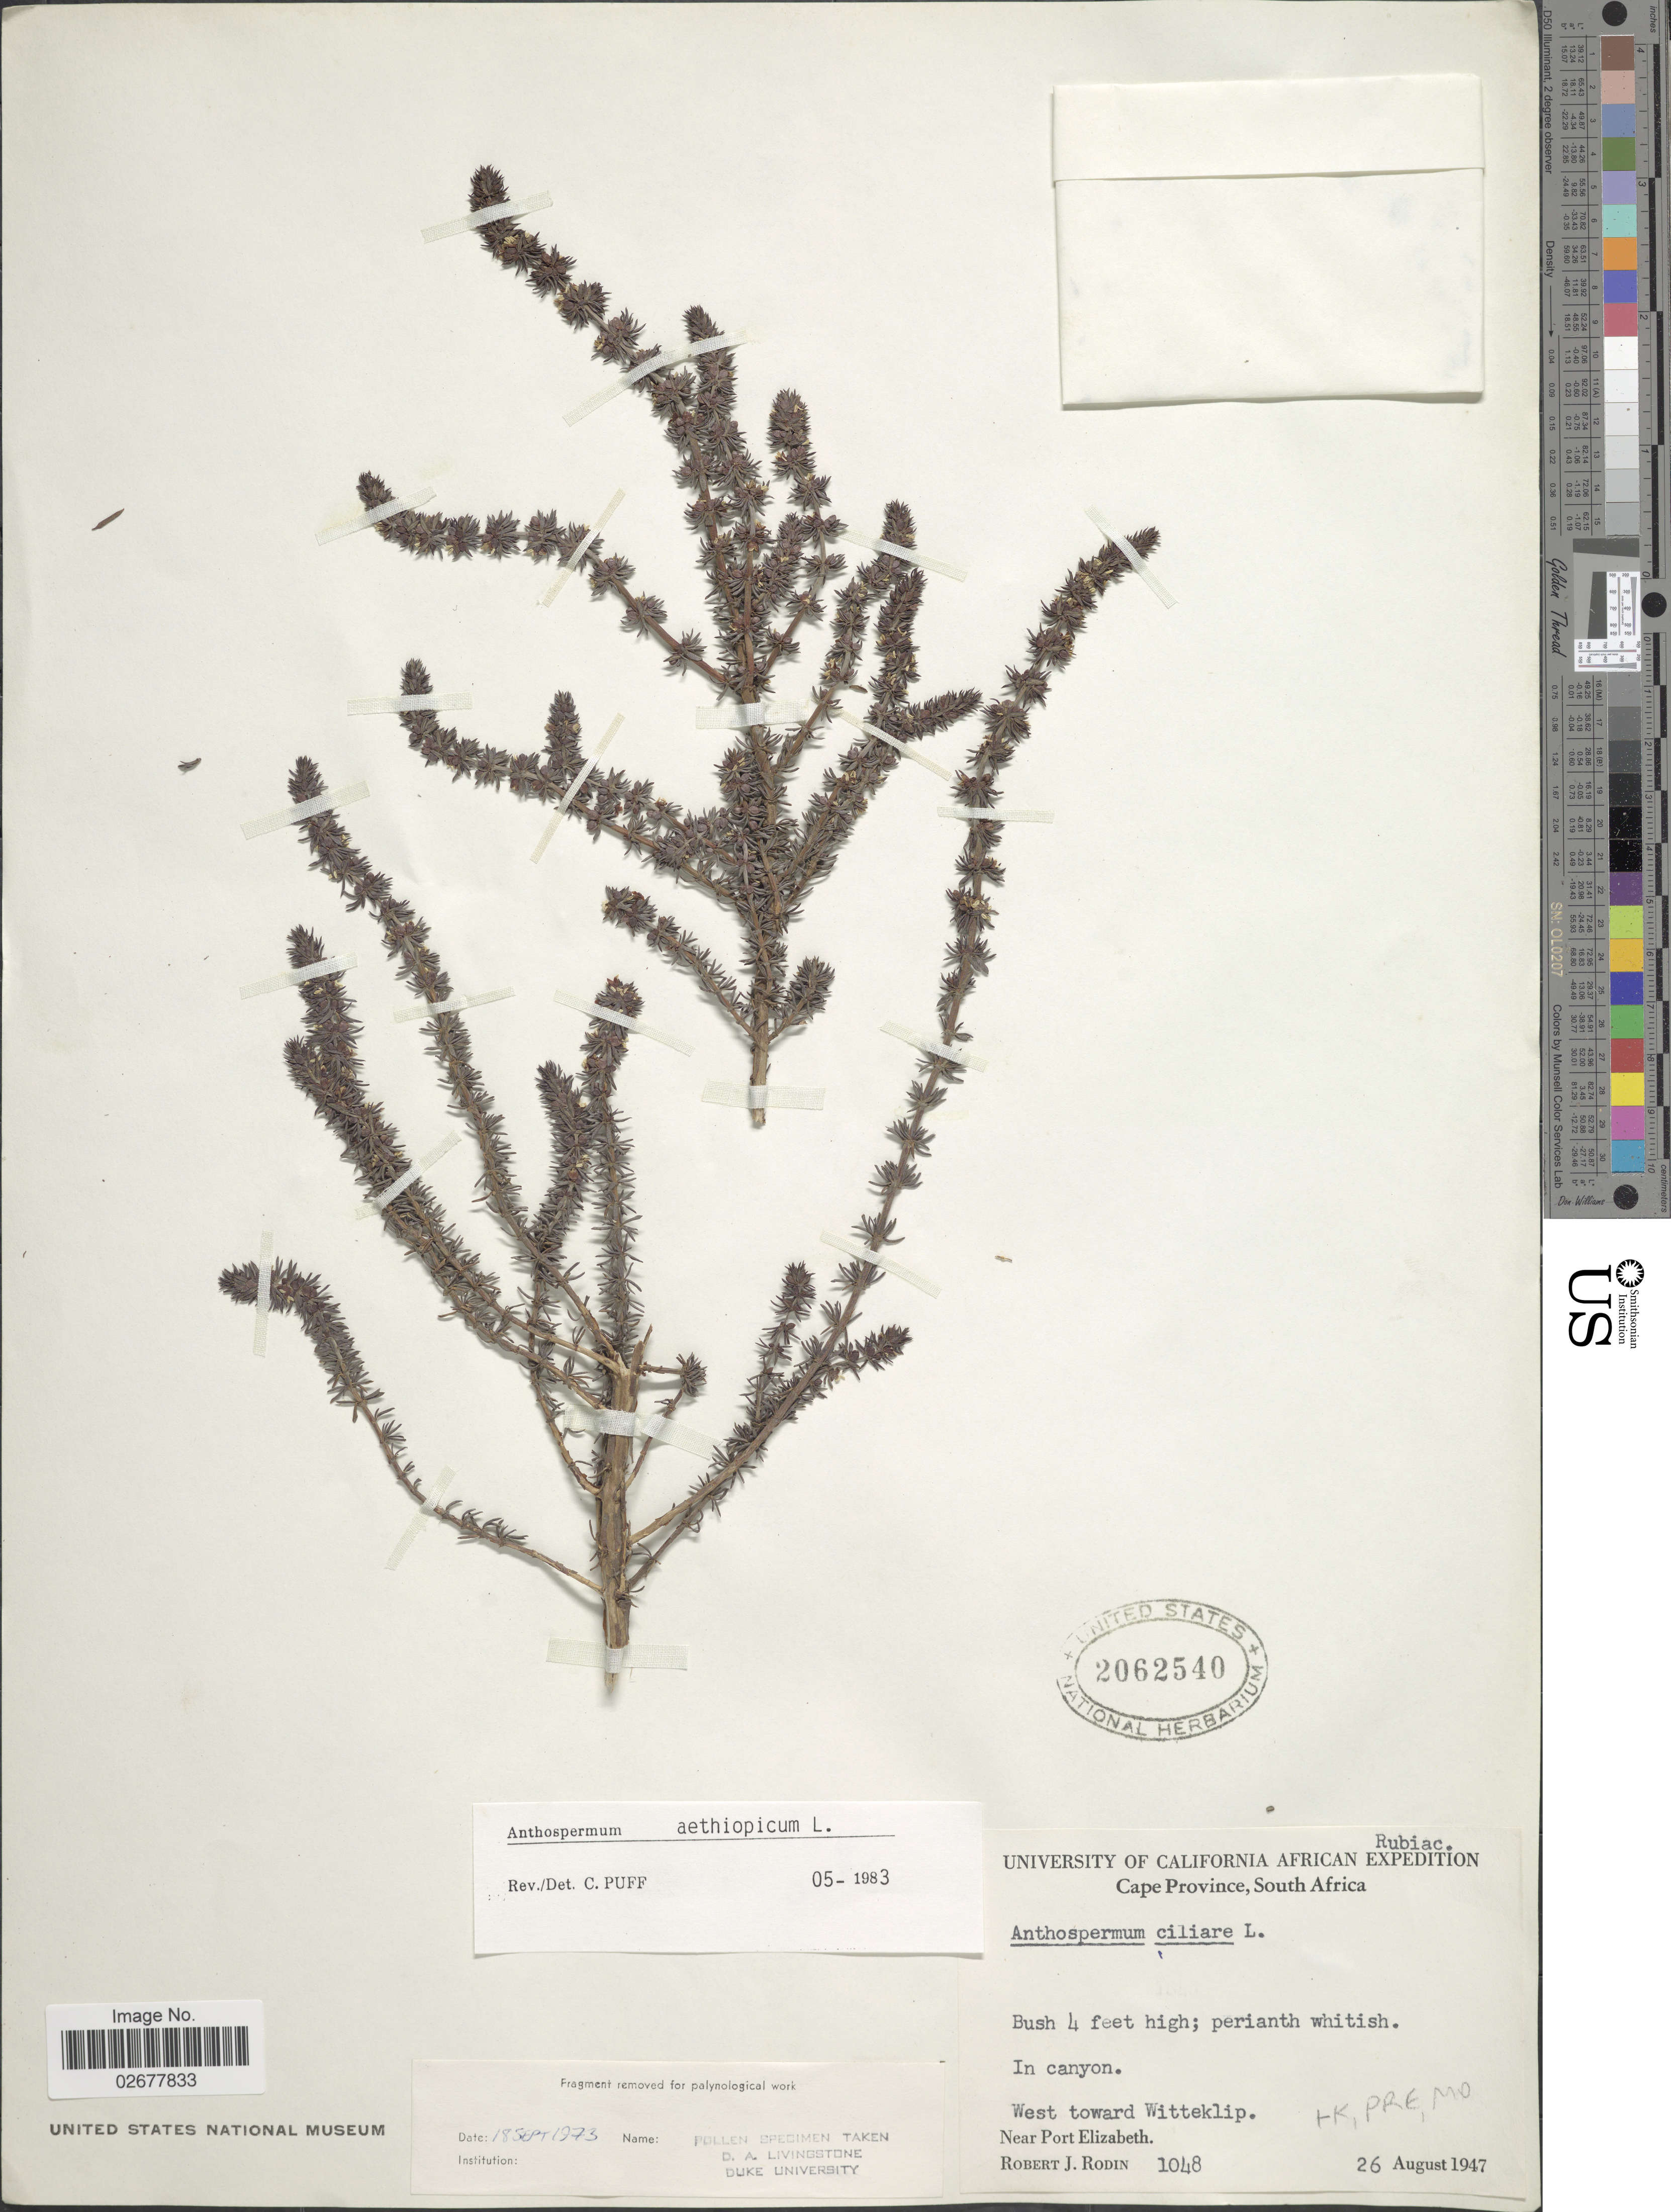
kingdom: Plantae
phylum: Tracheophyta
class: Magnoliopsida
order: Gentianales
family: Rubiaceae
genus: Anthospermum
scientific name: Anthospermum aethiopicum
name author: L.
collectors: R. J. Rodin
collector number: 1048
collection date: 1947-08-26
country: South Africa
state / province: Eastern Cape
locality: In canyon, West toward Witteklip. Near Port Elizabeth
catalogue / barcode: US 2062540